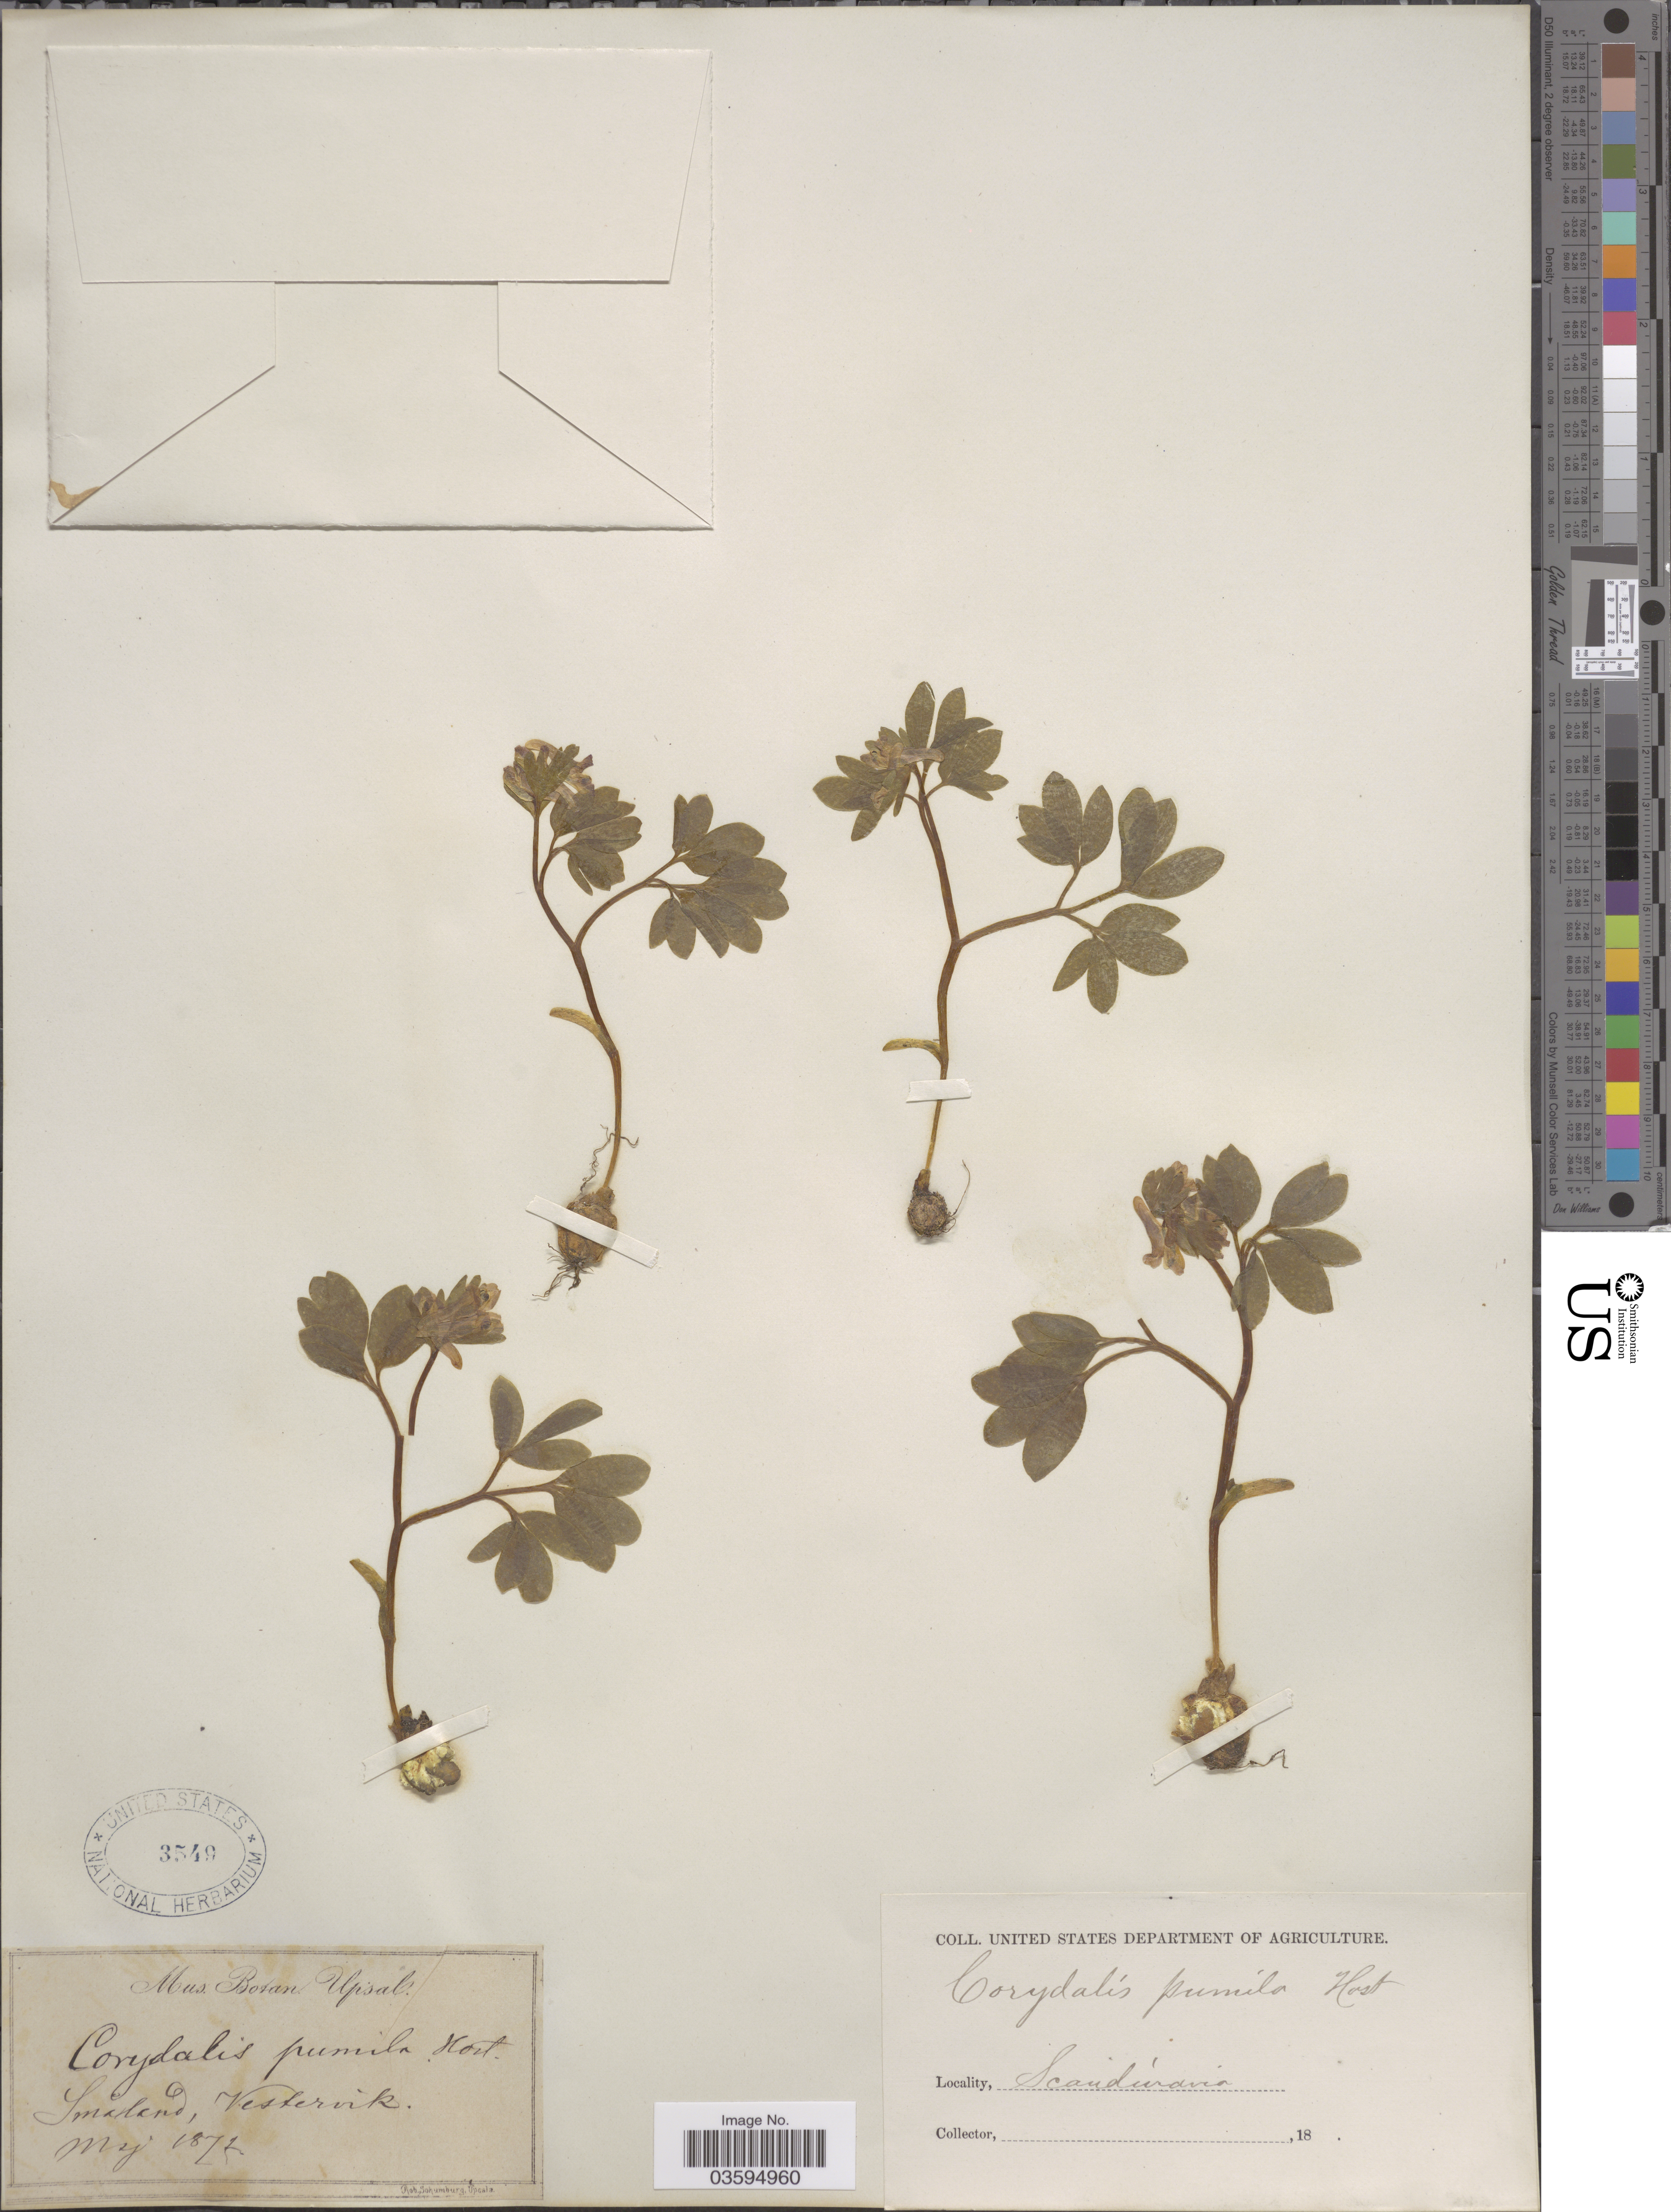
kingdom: Plantae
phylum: Tracheophyta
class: Magnoliopsida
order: Ranunculales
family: Papaveraceae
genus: Corydalis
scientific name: Corydalis pumila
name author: W.D.J. Koch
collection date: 1871-05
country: Sweden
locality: Smaland, Vestervik. Scandinavia.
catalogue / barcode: US 3549